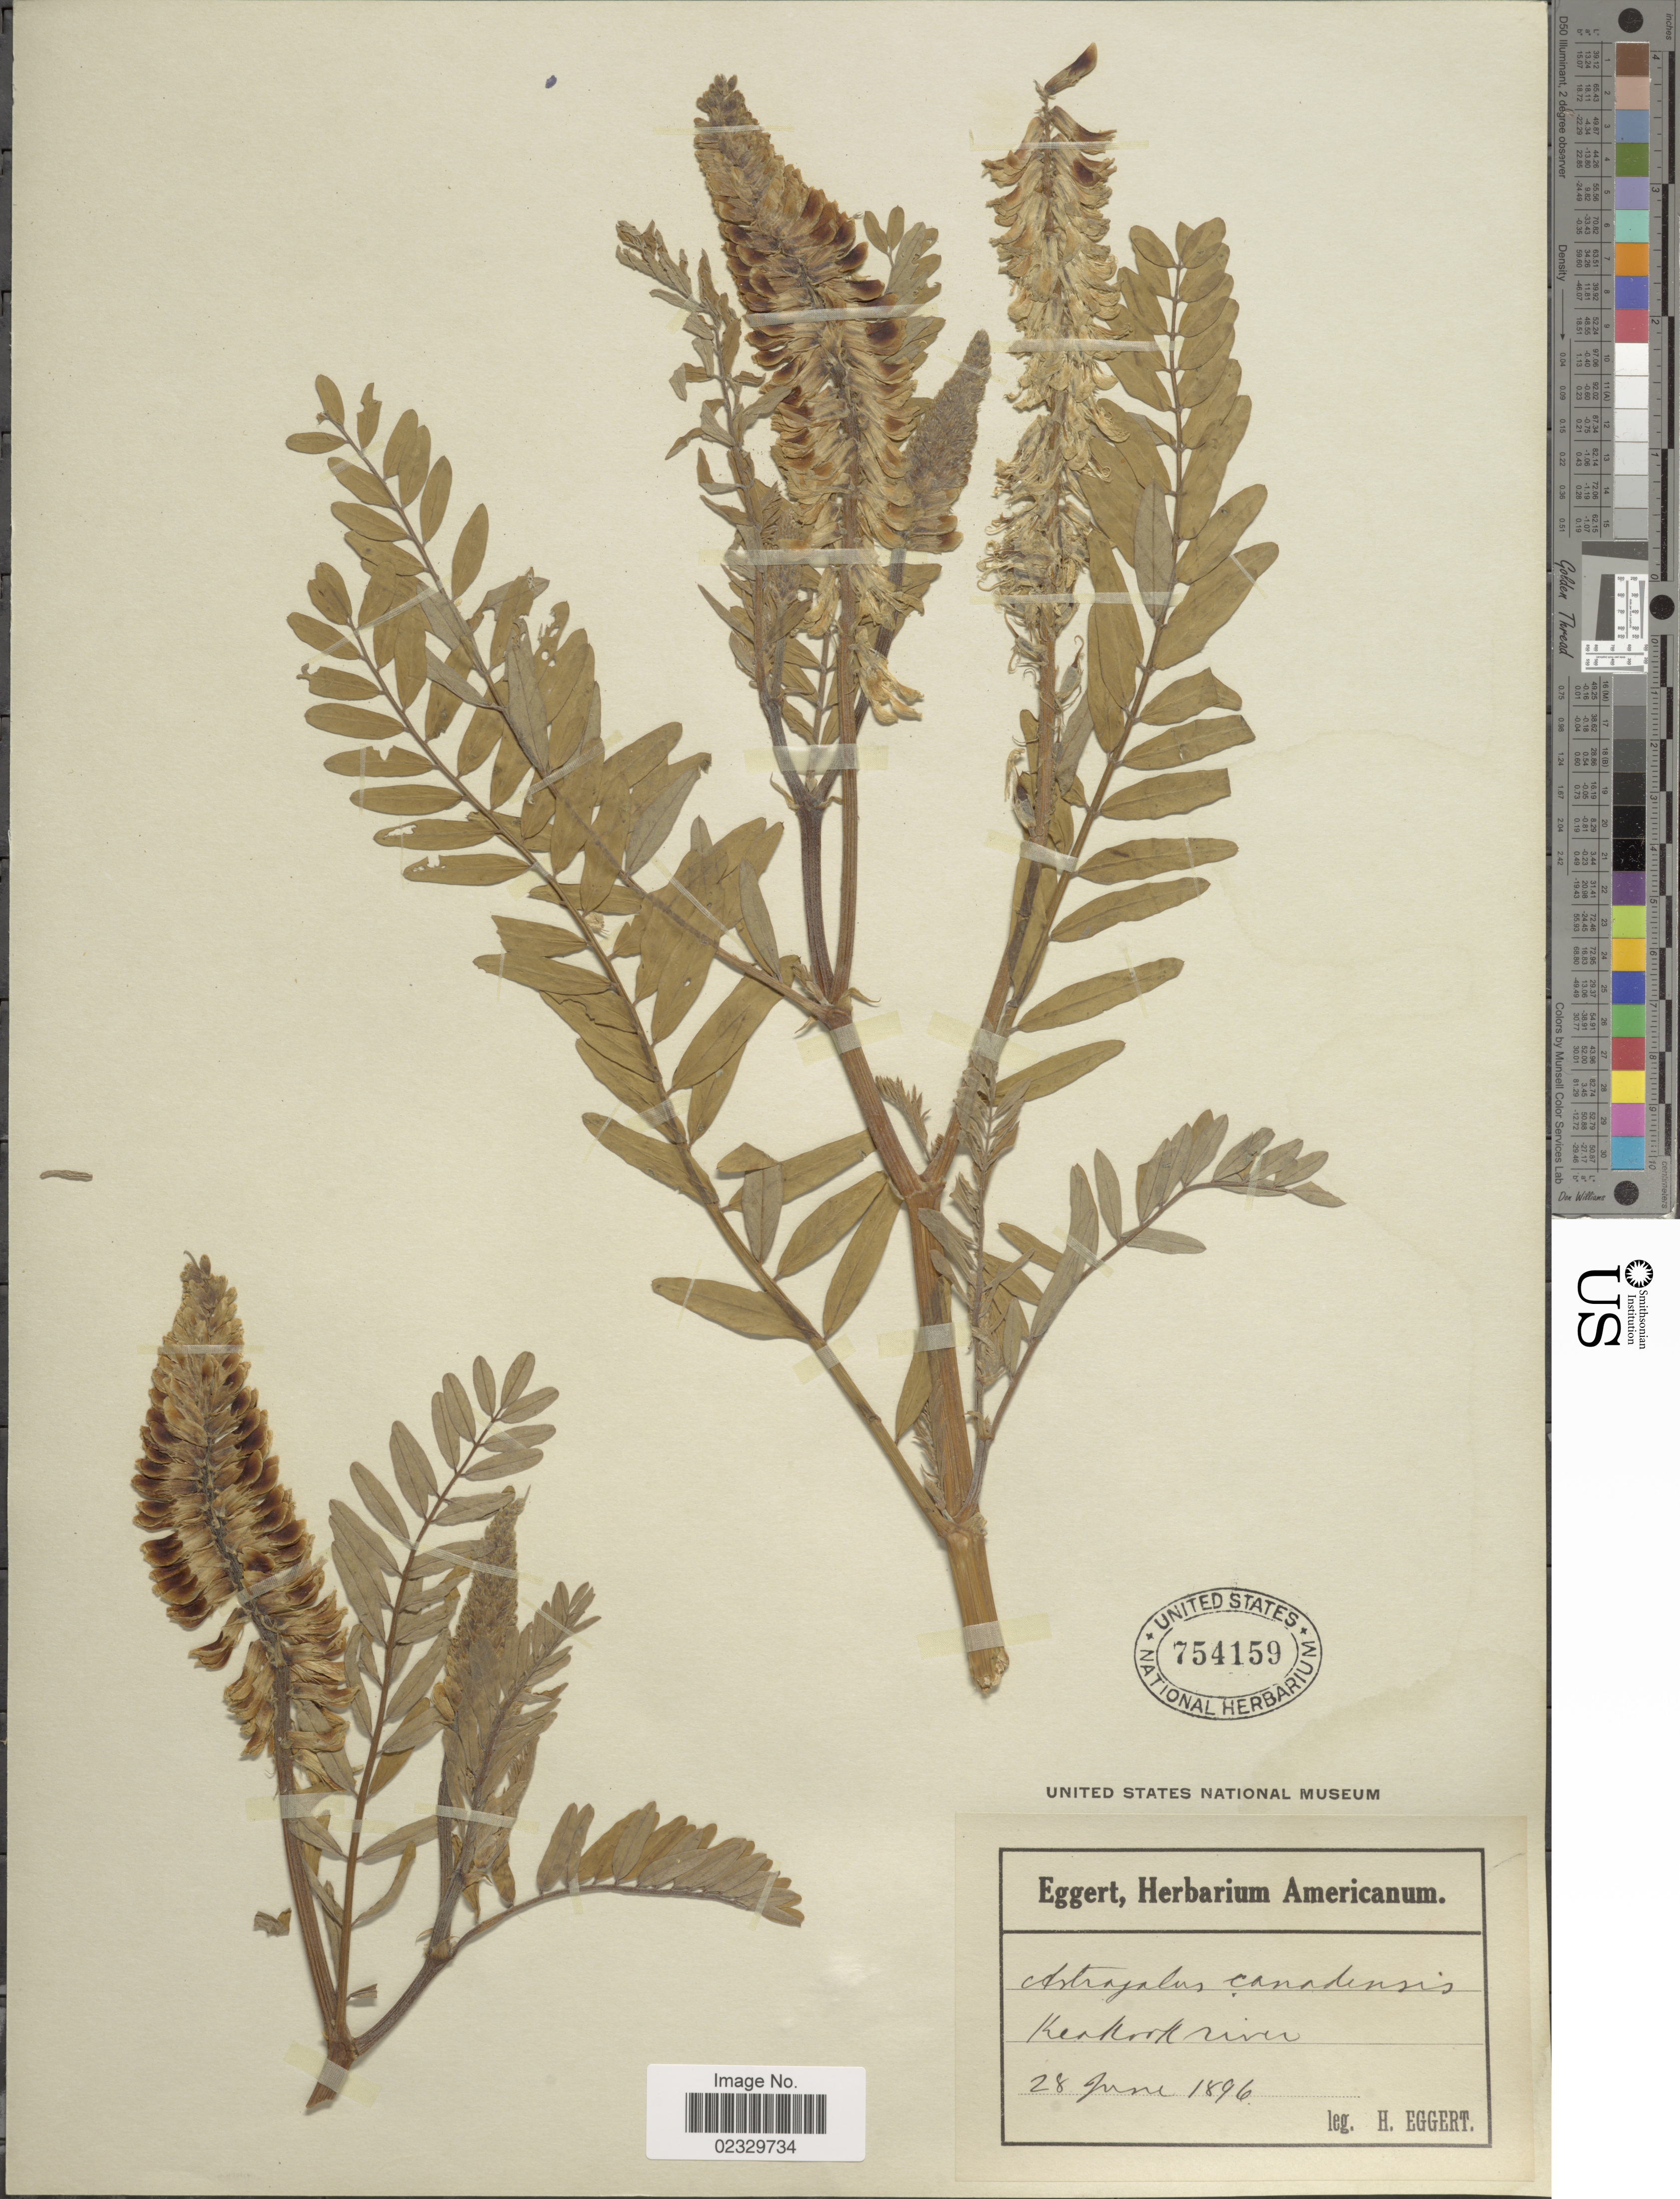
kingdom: Plantae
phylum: Tracheophyta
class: Magnoliopsida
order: Fabales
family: Fabaceae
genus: Astragalus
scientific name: Astragalus canadensis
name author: L.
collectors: H. Eggert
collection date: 1896-06-28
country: United States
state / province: Iowa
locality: Keokook (Keokuk) river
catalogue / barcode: US 754159